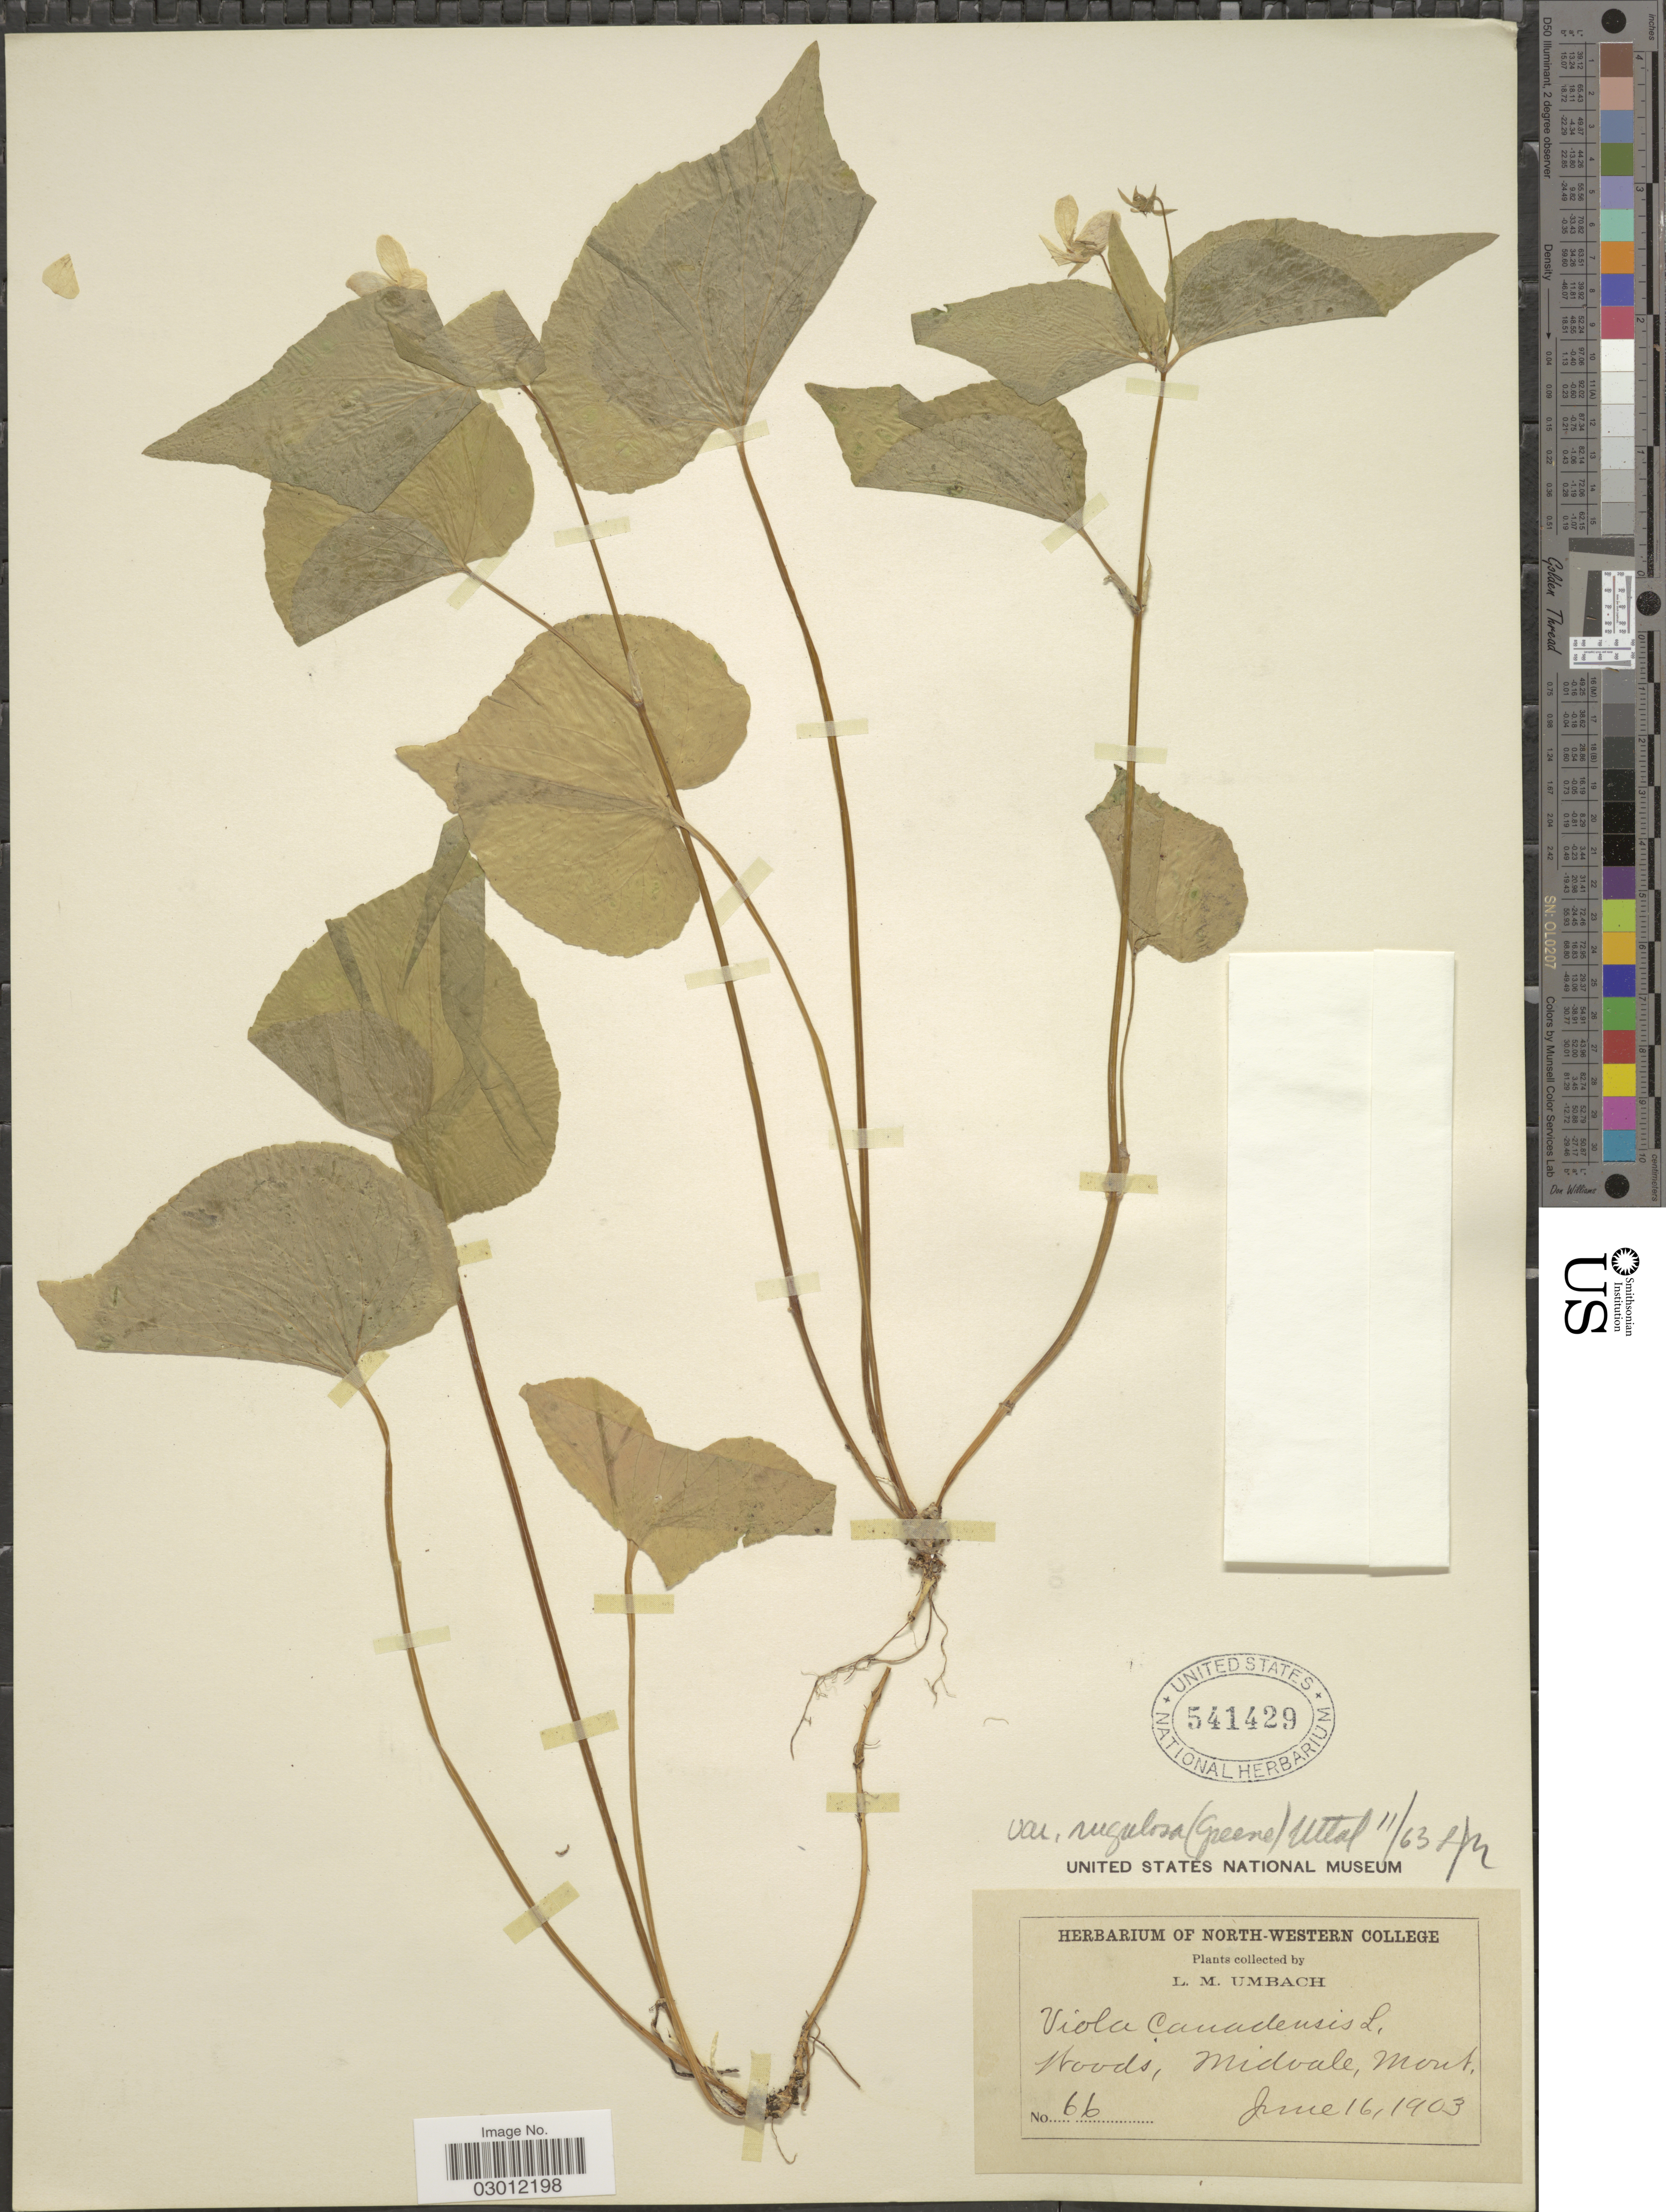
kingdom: Plantae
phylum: Tracheophyta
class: Magnoliopsida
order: Malpighiales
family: Violaceae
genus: Viola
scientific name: Viola canadensis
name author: L.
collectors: L. M. Umbach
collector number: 66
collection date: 1903-06-16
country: United States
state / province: Montana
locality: Woods, Midvale.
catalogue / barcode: US 541429